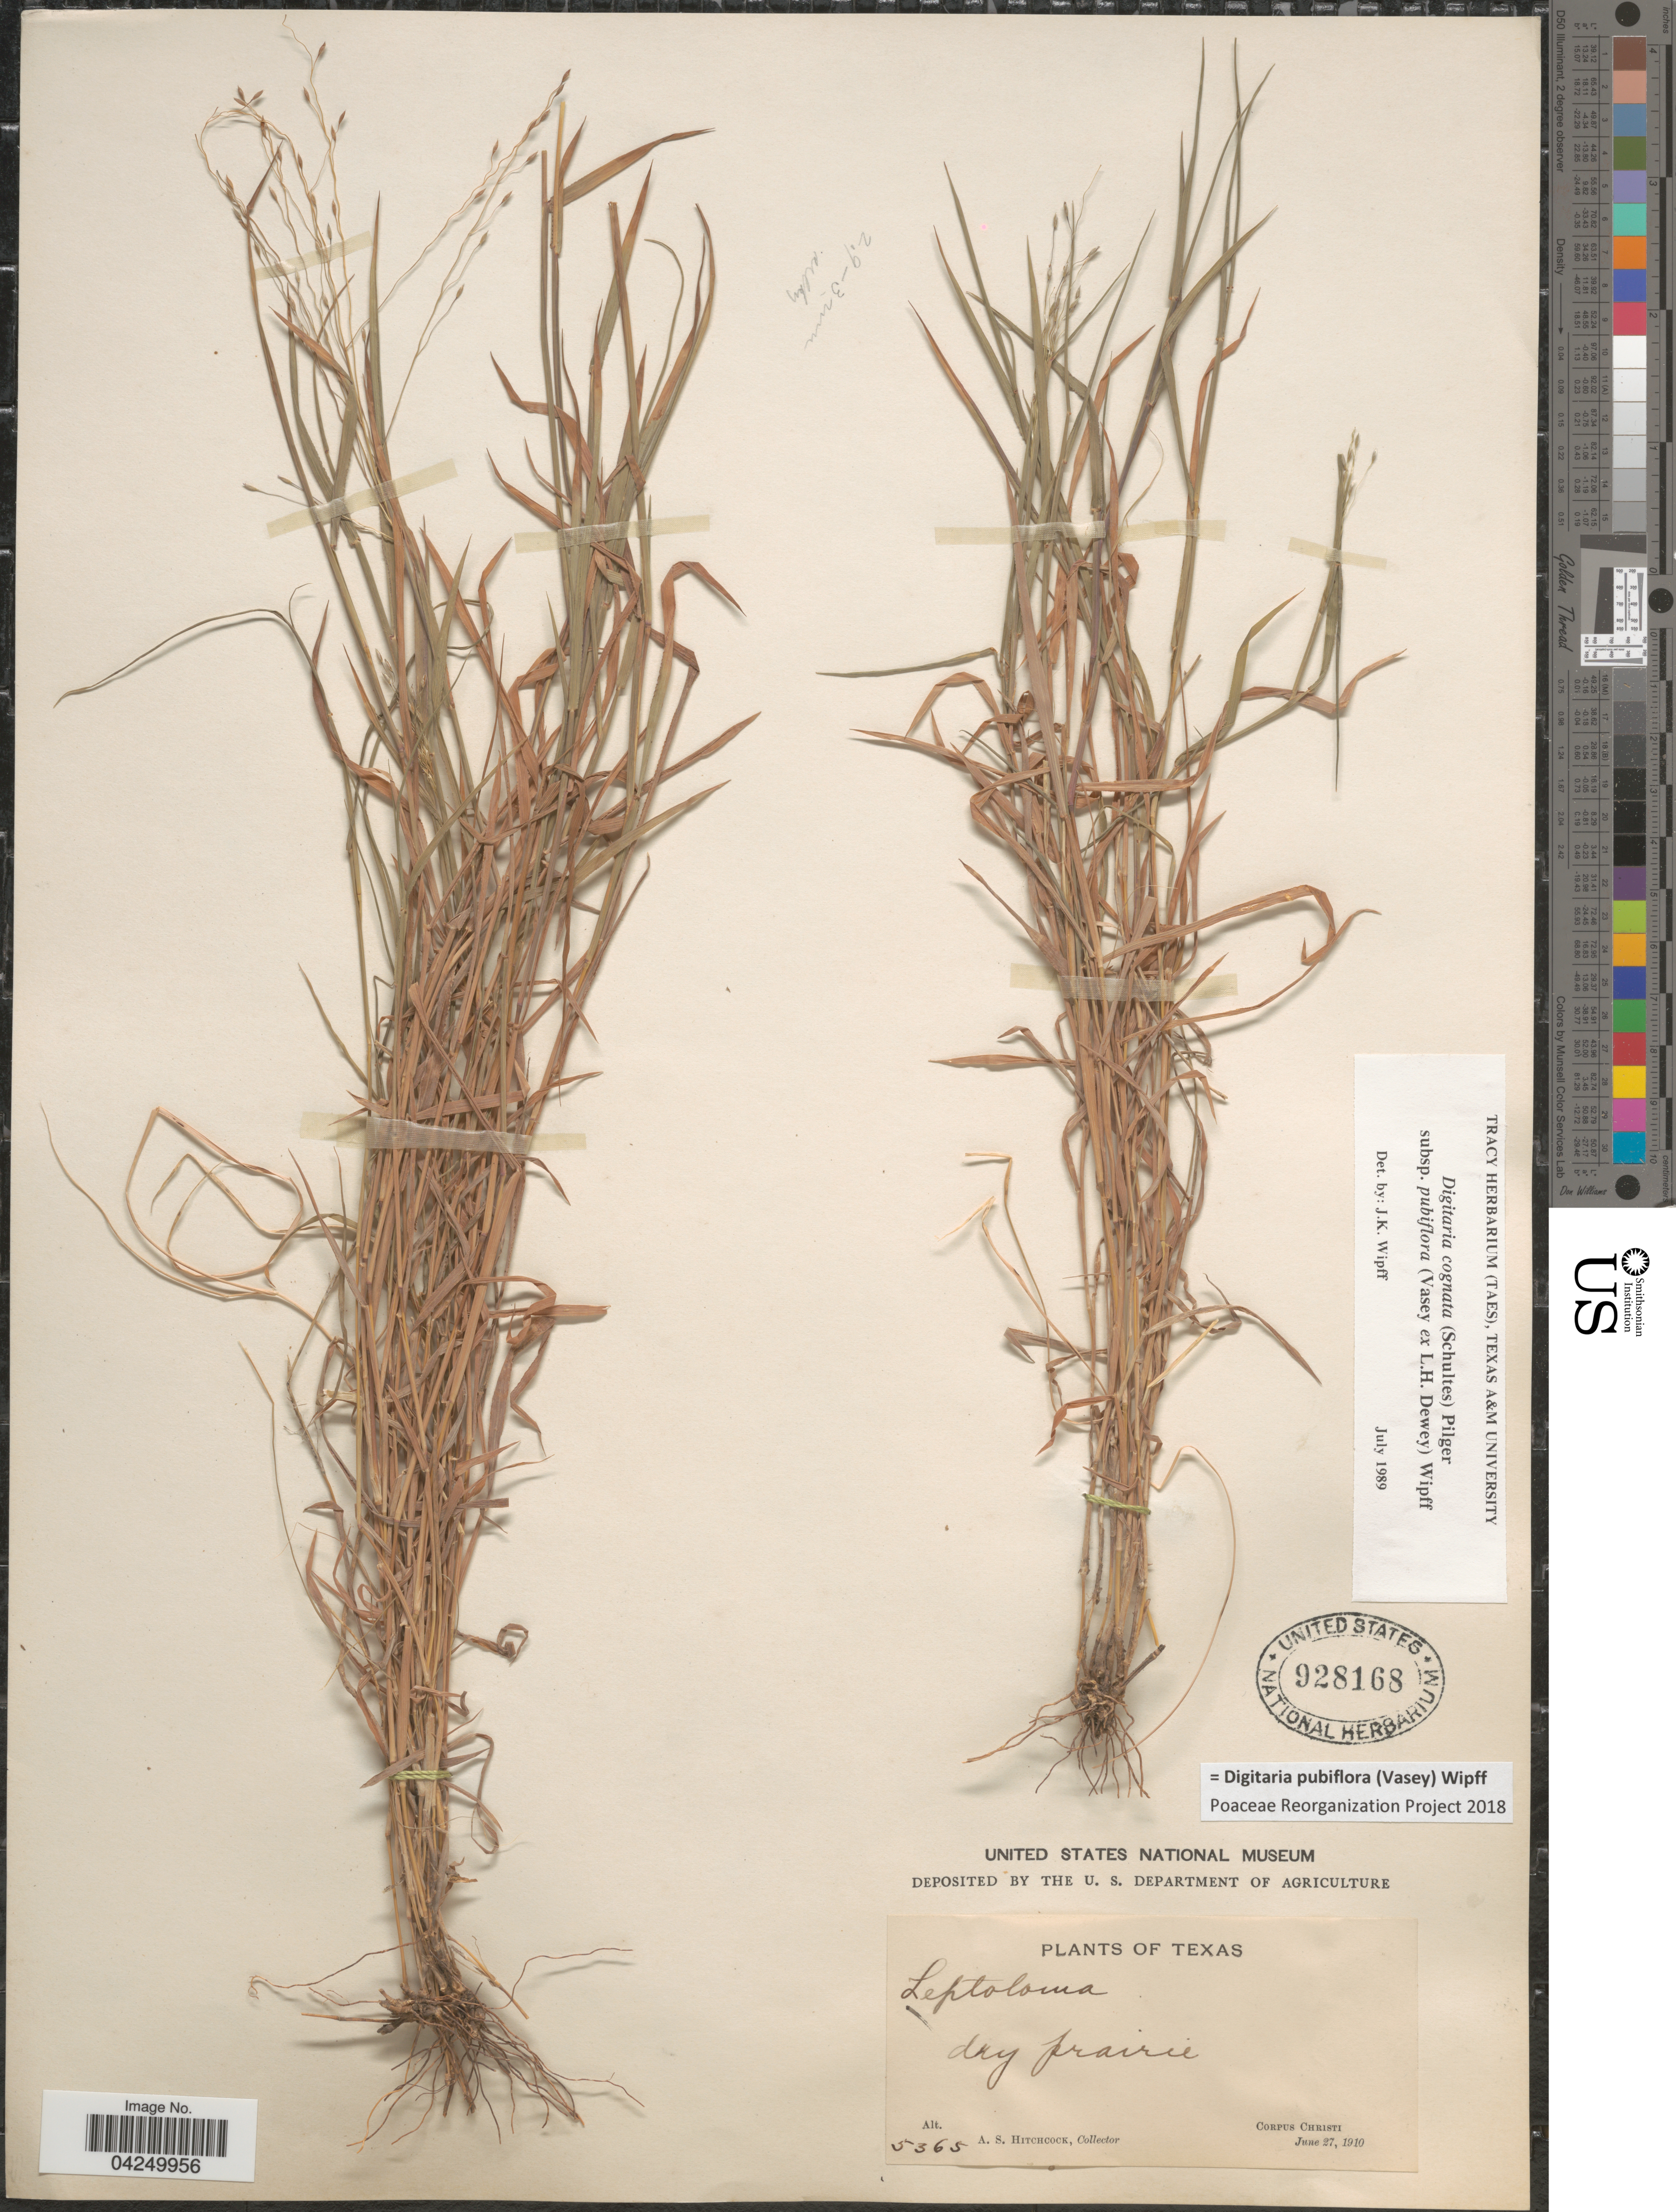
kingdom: Plantae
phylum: Tracheophyta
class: Liliopsida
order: Poales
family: Poaceae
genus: Digitaria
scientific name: Digitaria pubiflora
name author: (Vasey) Wipff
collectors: A. S. Hitchcock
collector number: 5365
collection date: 1910-06-27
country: United States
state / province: Texas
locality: Corpus Christi.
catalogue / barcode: US 928168